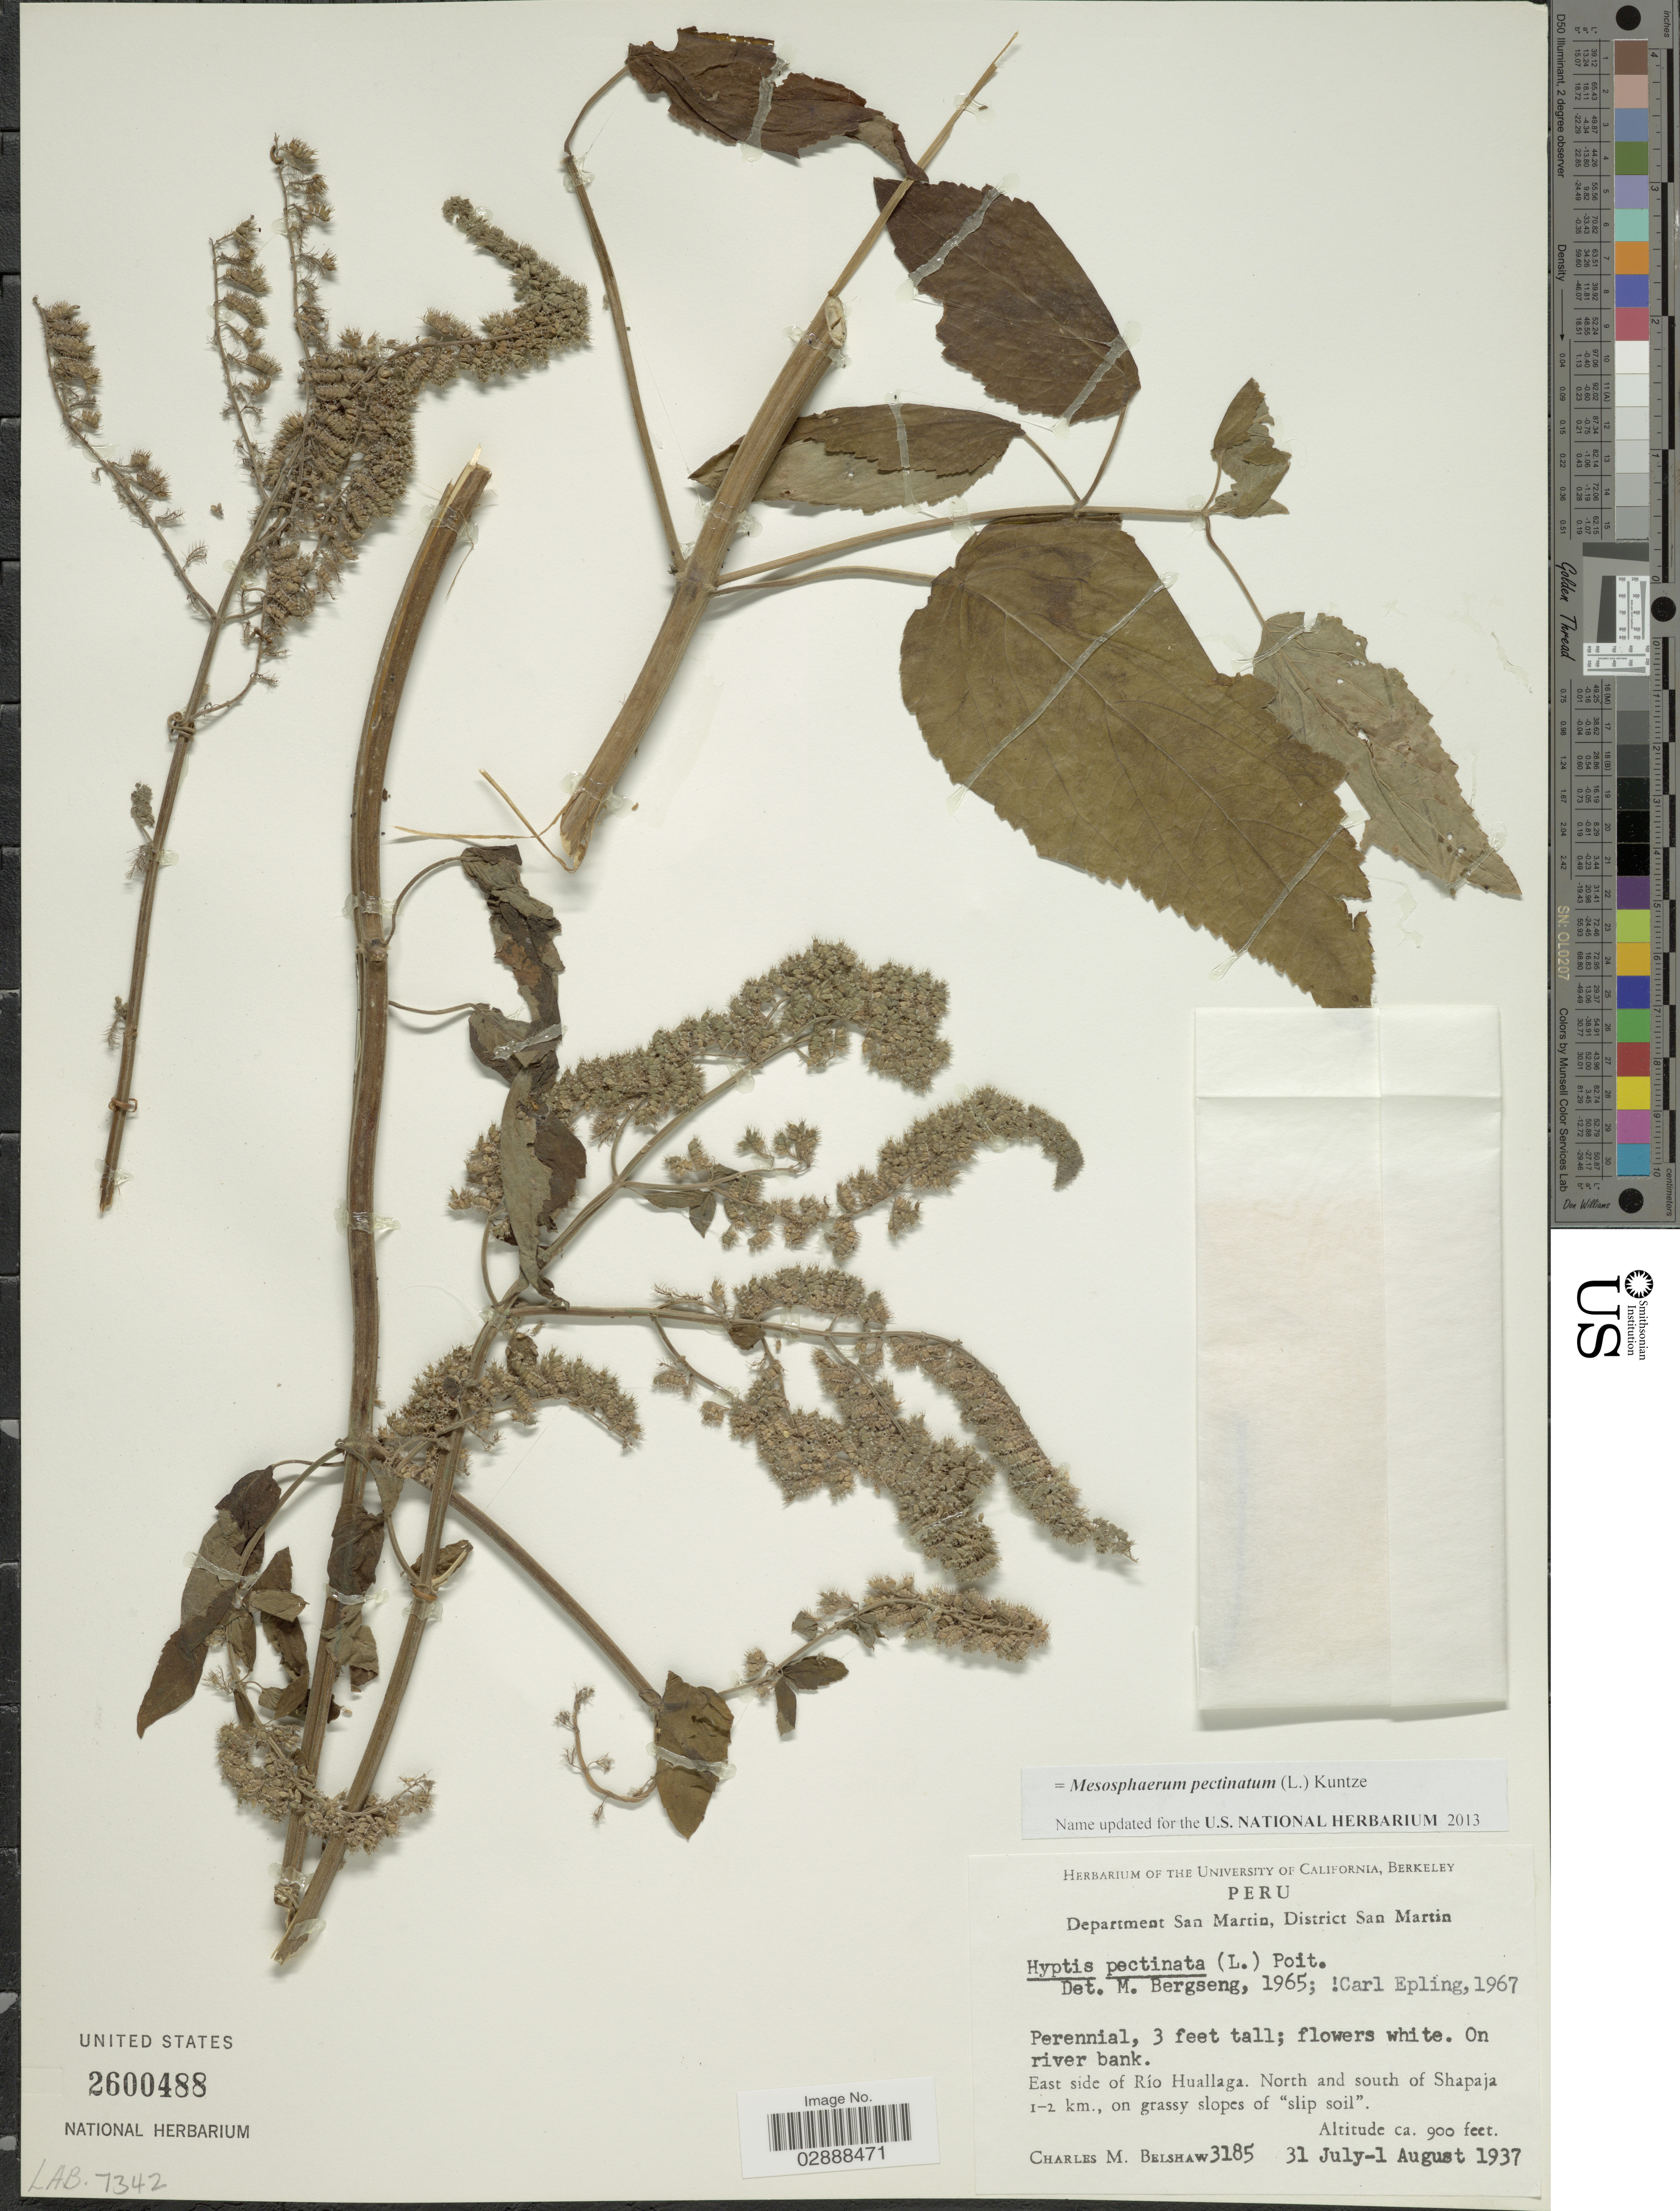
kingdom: Plantae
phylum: Tracheophyta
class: Magnoliopsida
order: Lamiales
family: Lamiaceae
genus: Mesosphaerum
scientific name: Mesosphaerum pectinatum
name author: (L.) Kuntze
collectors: C. Shaw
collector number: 3185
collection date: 1937-07-31/1937-08-01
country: Peru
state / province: San Martín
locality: Department San Martin, District San Martin, East side of Río Huallaga. North and south of Shapaja 1-2 km.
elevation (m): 274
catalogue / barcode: US 2600488